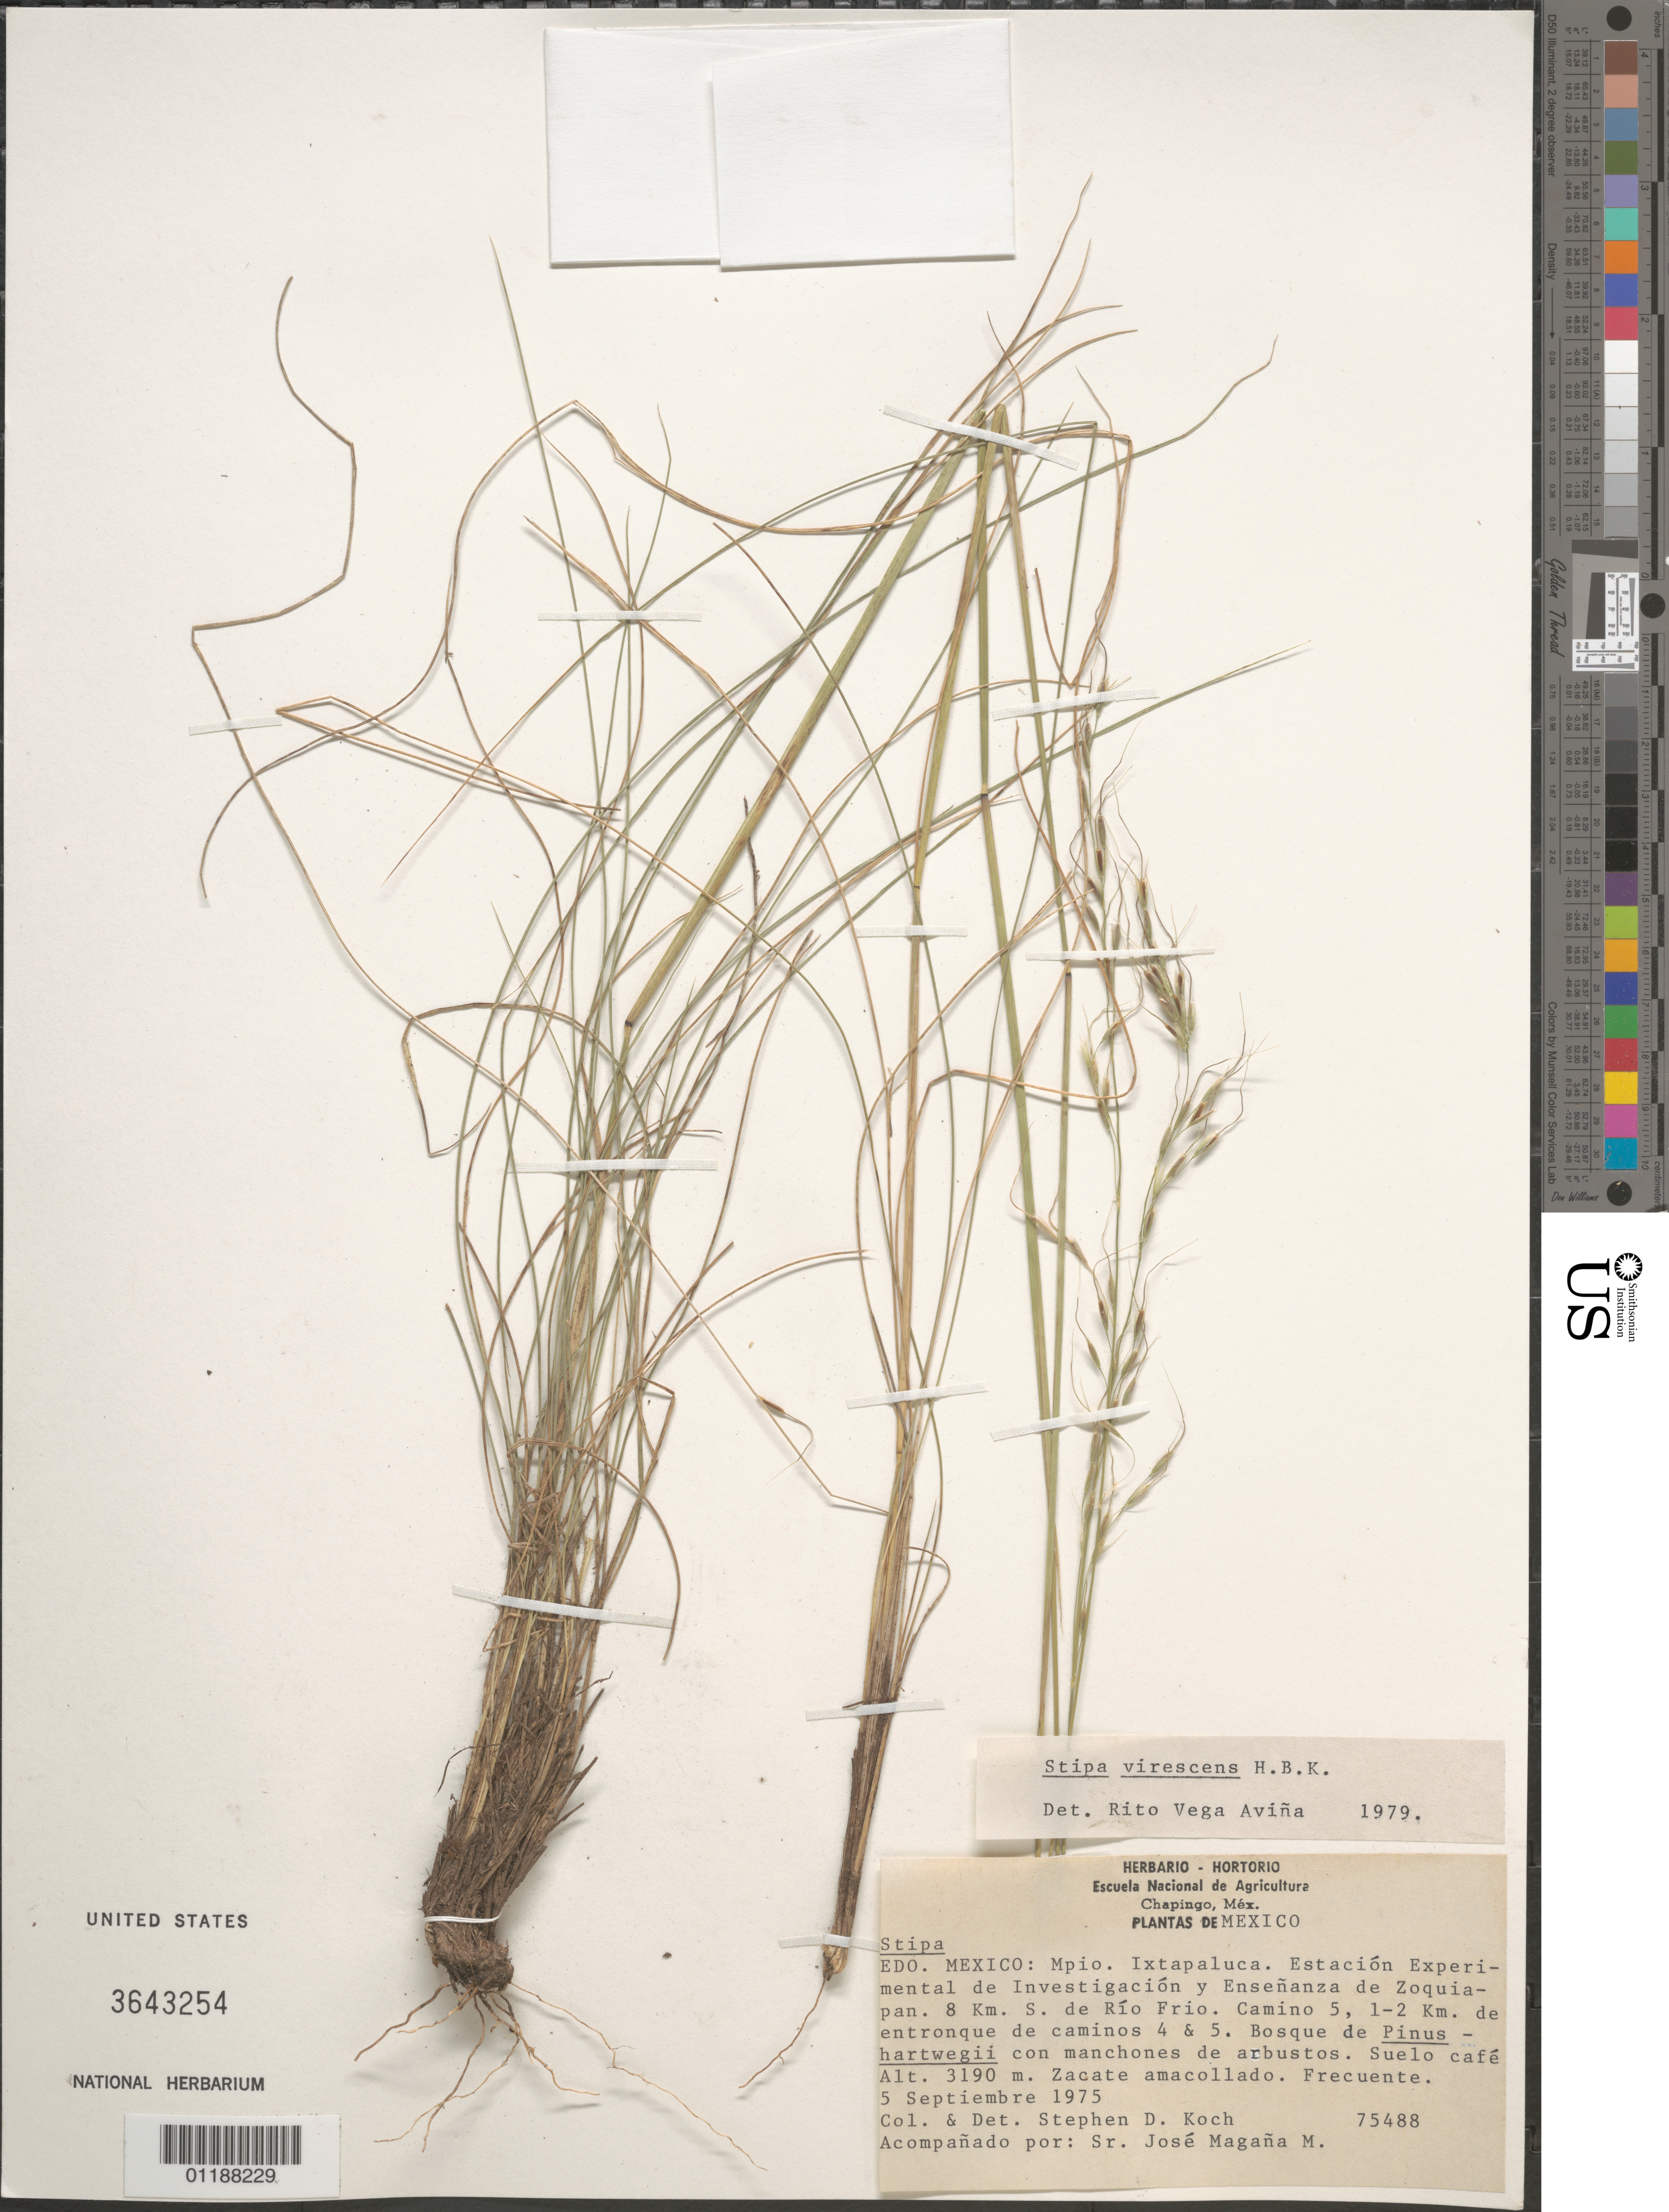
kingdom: Plantae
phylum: Tracheophyta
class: Liliopsida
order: Poales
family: Poaceae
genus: Stipa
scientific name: Stipa virescens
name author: Kunth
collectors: S. D. Koch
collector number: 75488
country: Mexico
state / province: México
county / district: Ixtapaluca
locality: Estacion Expreimental de Investigacion and Ensenanza de Zoquiapan, S of de Rio Frio.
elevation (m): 3190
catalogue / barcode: US 3643254